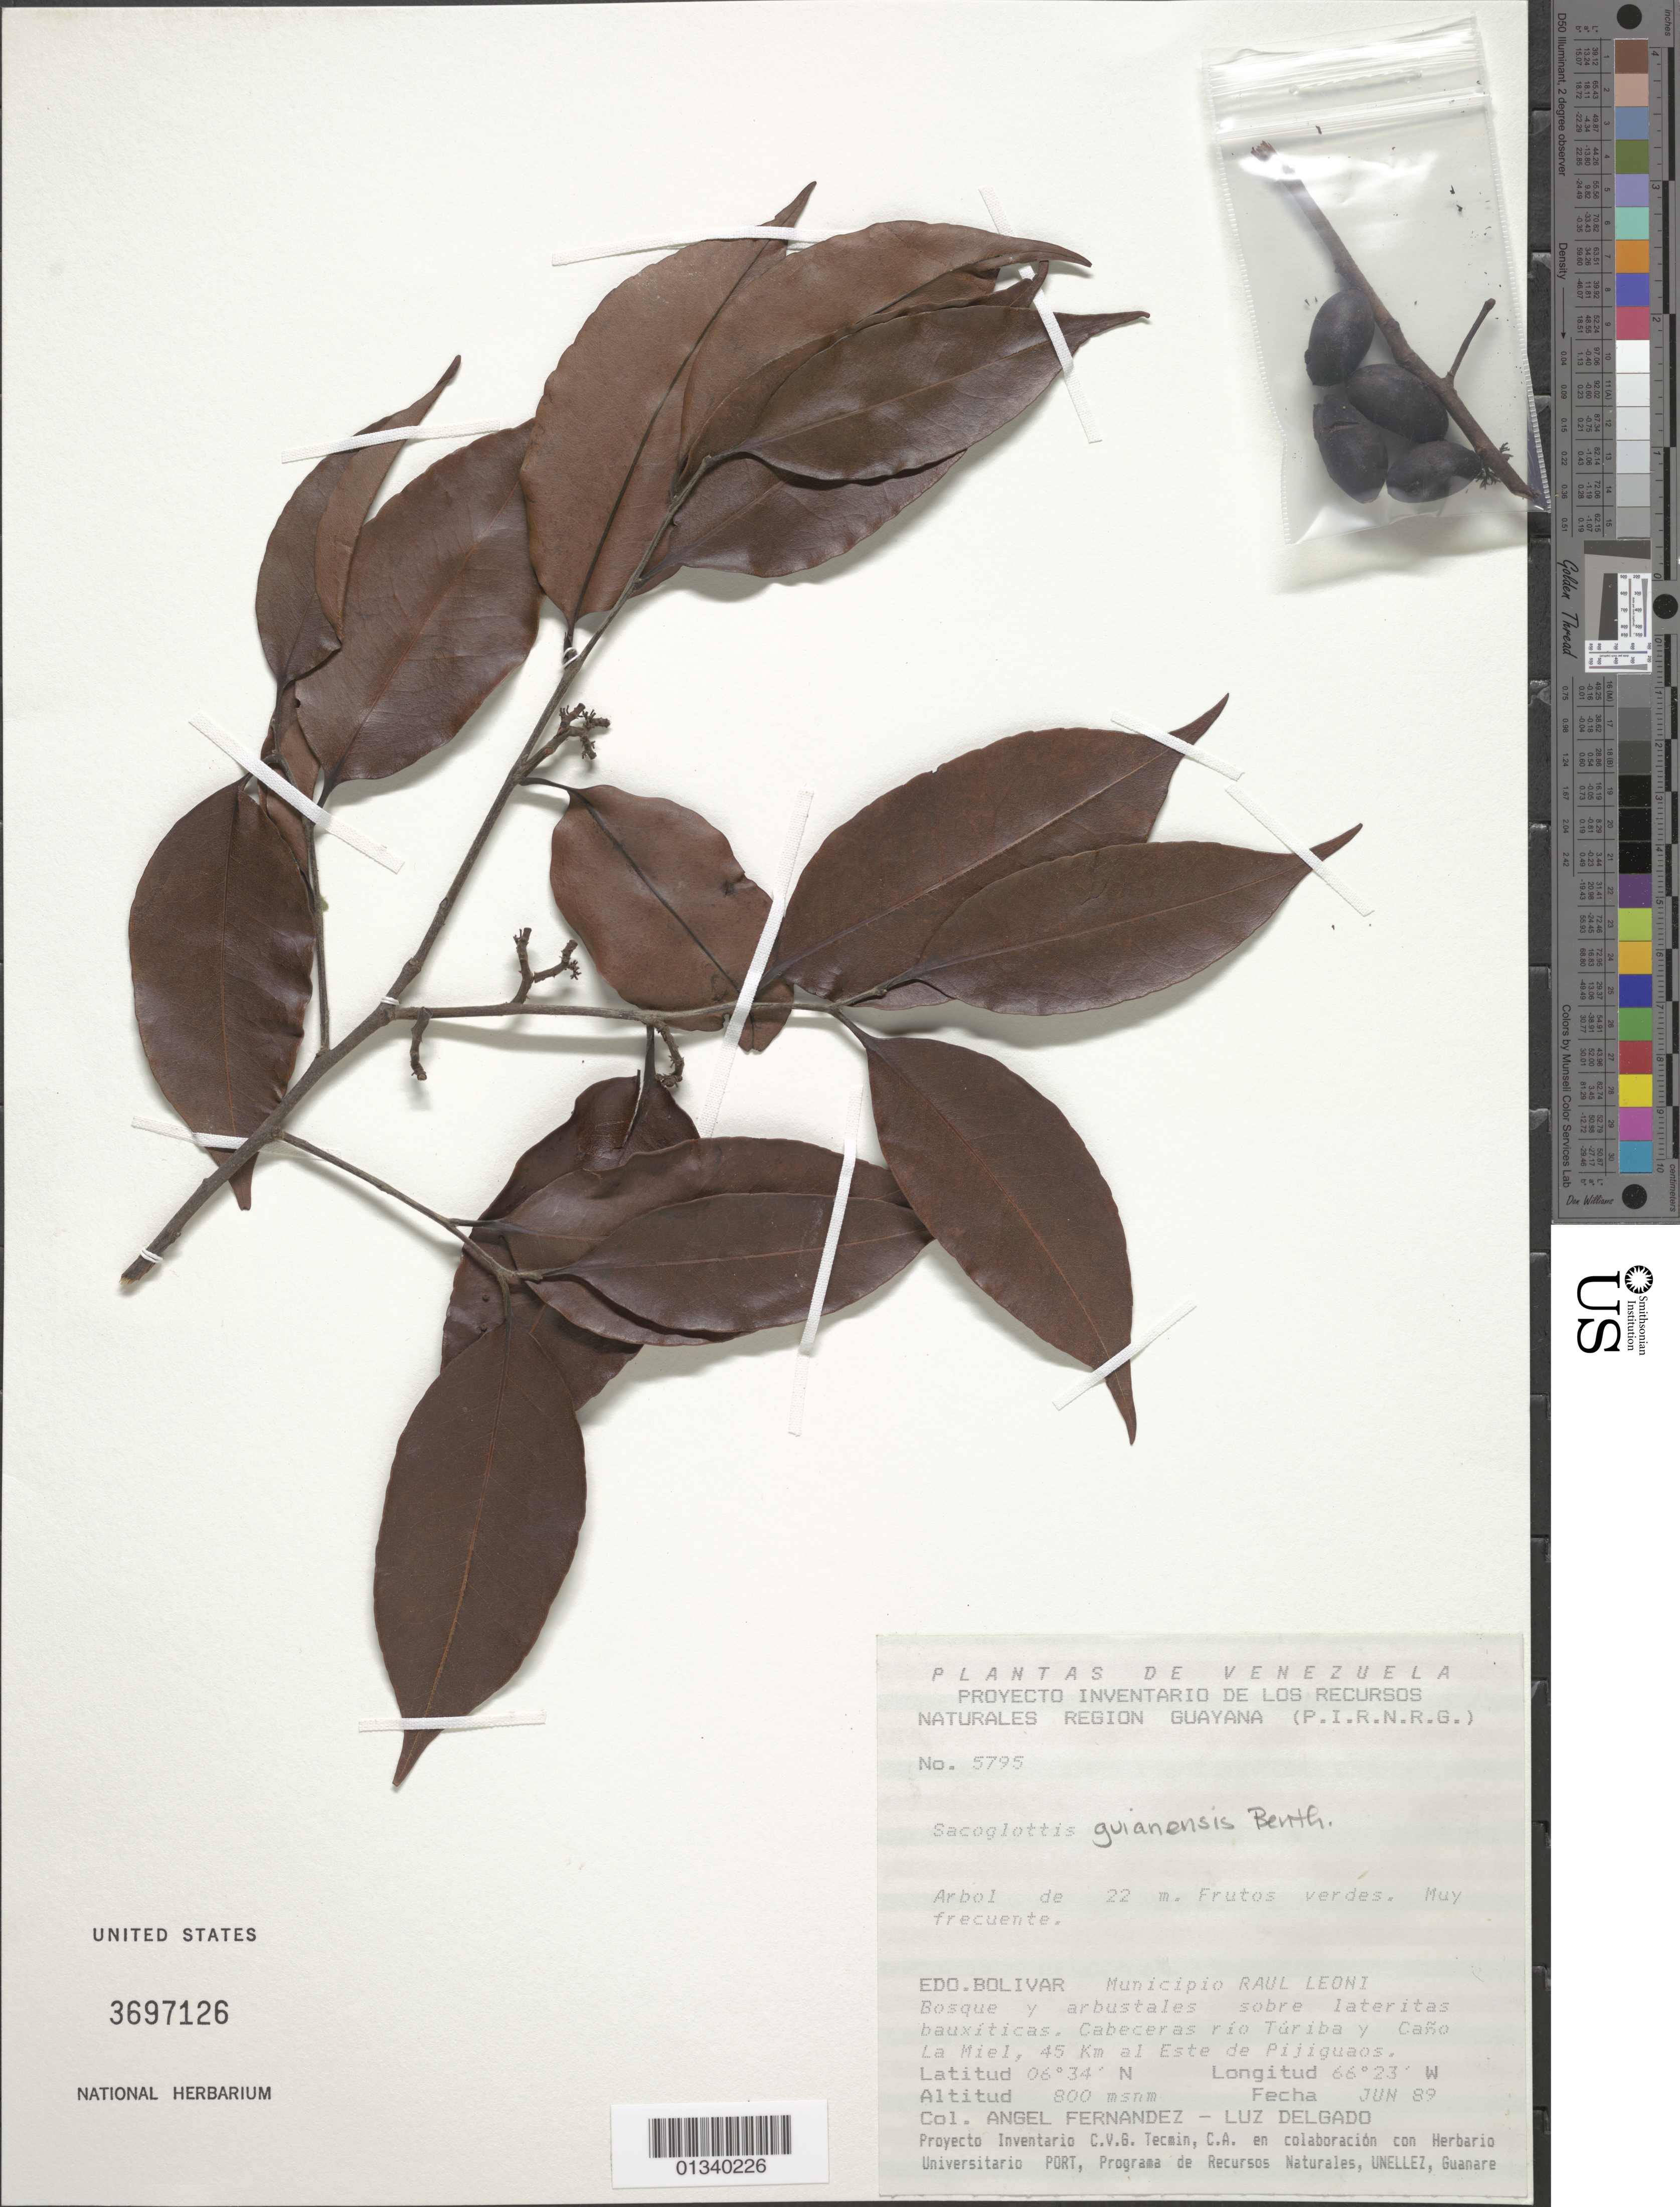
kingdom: Plantae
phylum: Tracheophyta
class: Magnoliopsida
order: Malpighiales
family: Humiriaceae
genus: Sacoglottis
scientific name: Sacoglottis guianensis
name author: Benth.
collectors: A. Fernández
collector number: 5795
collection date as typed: Jun-89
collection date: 1989-06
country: Venezuela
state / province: Bolívar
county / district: Angostura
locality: Mun. Raúl Leoni [=Angostura], cabeceras Río Túriba y Caño La Miel, 45 km al Este de Pijiguaos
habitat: Bosque y arbustales sobre lateritas bauxiticas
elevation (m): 800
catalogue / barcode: US 3697126